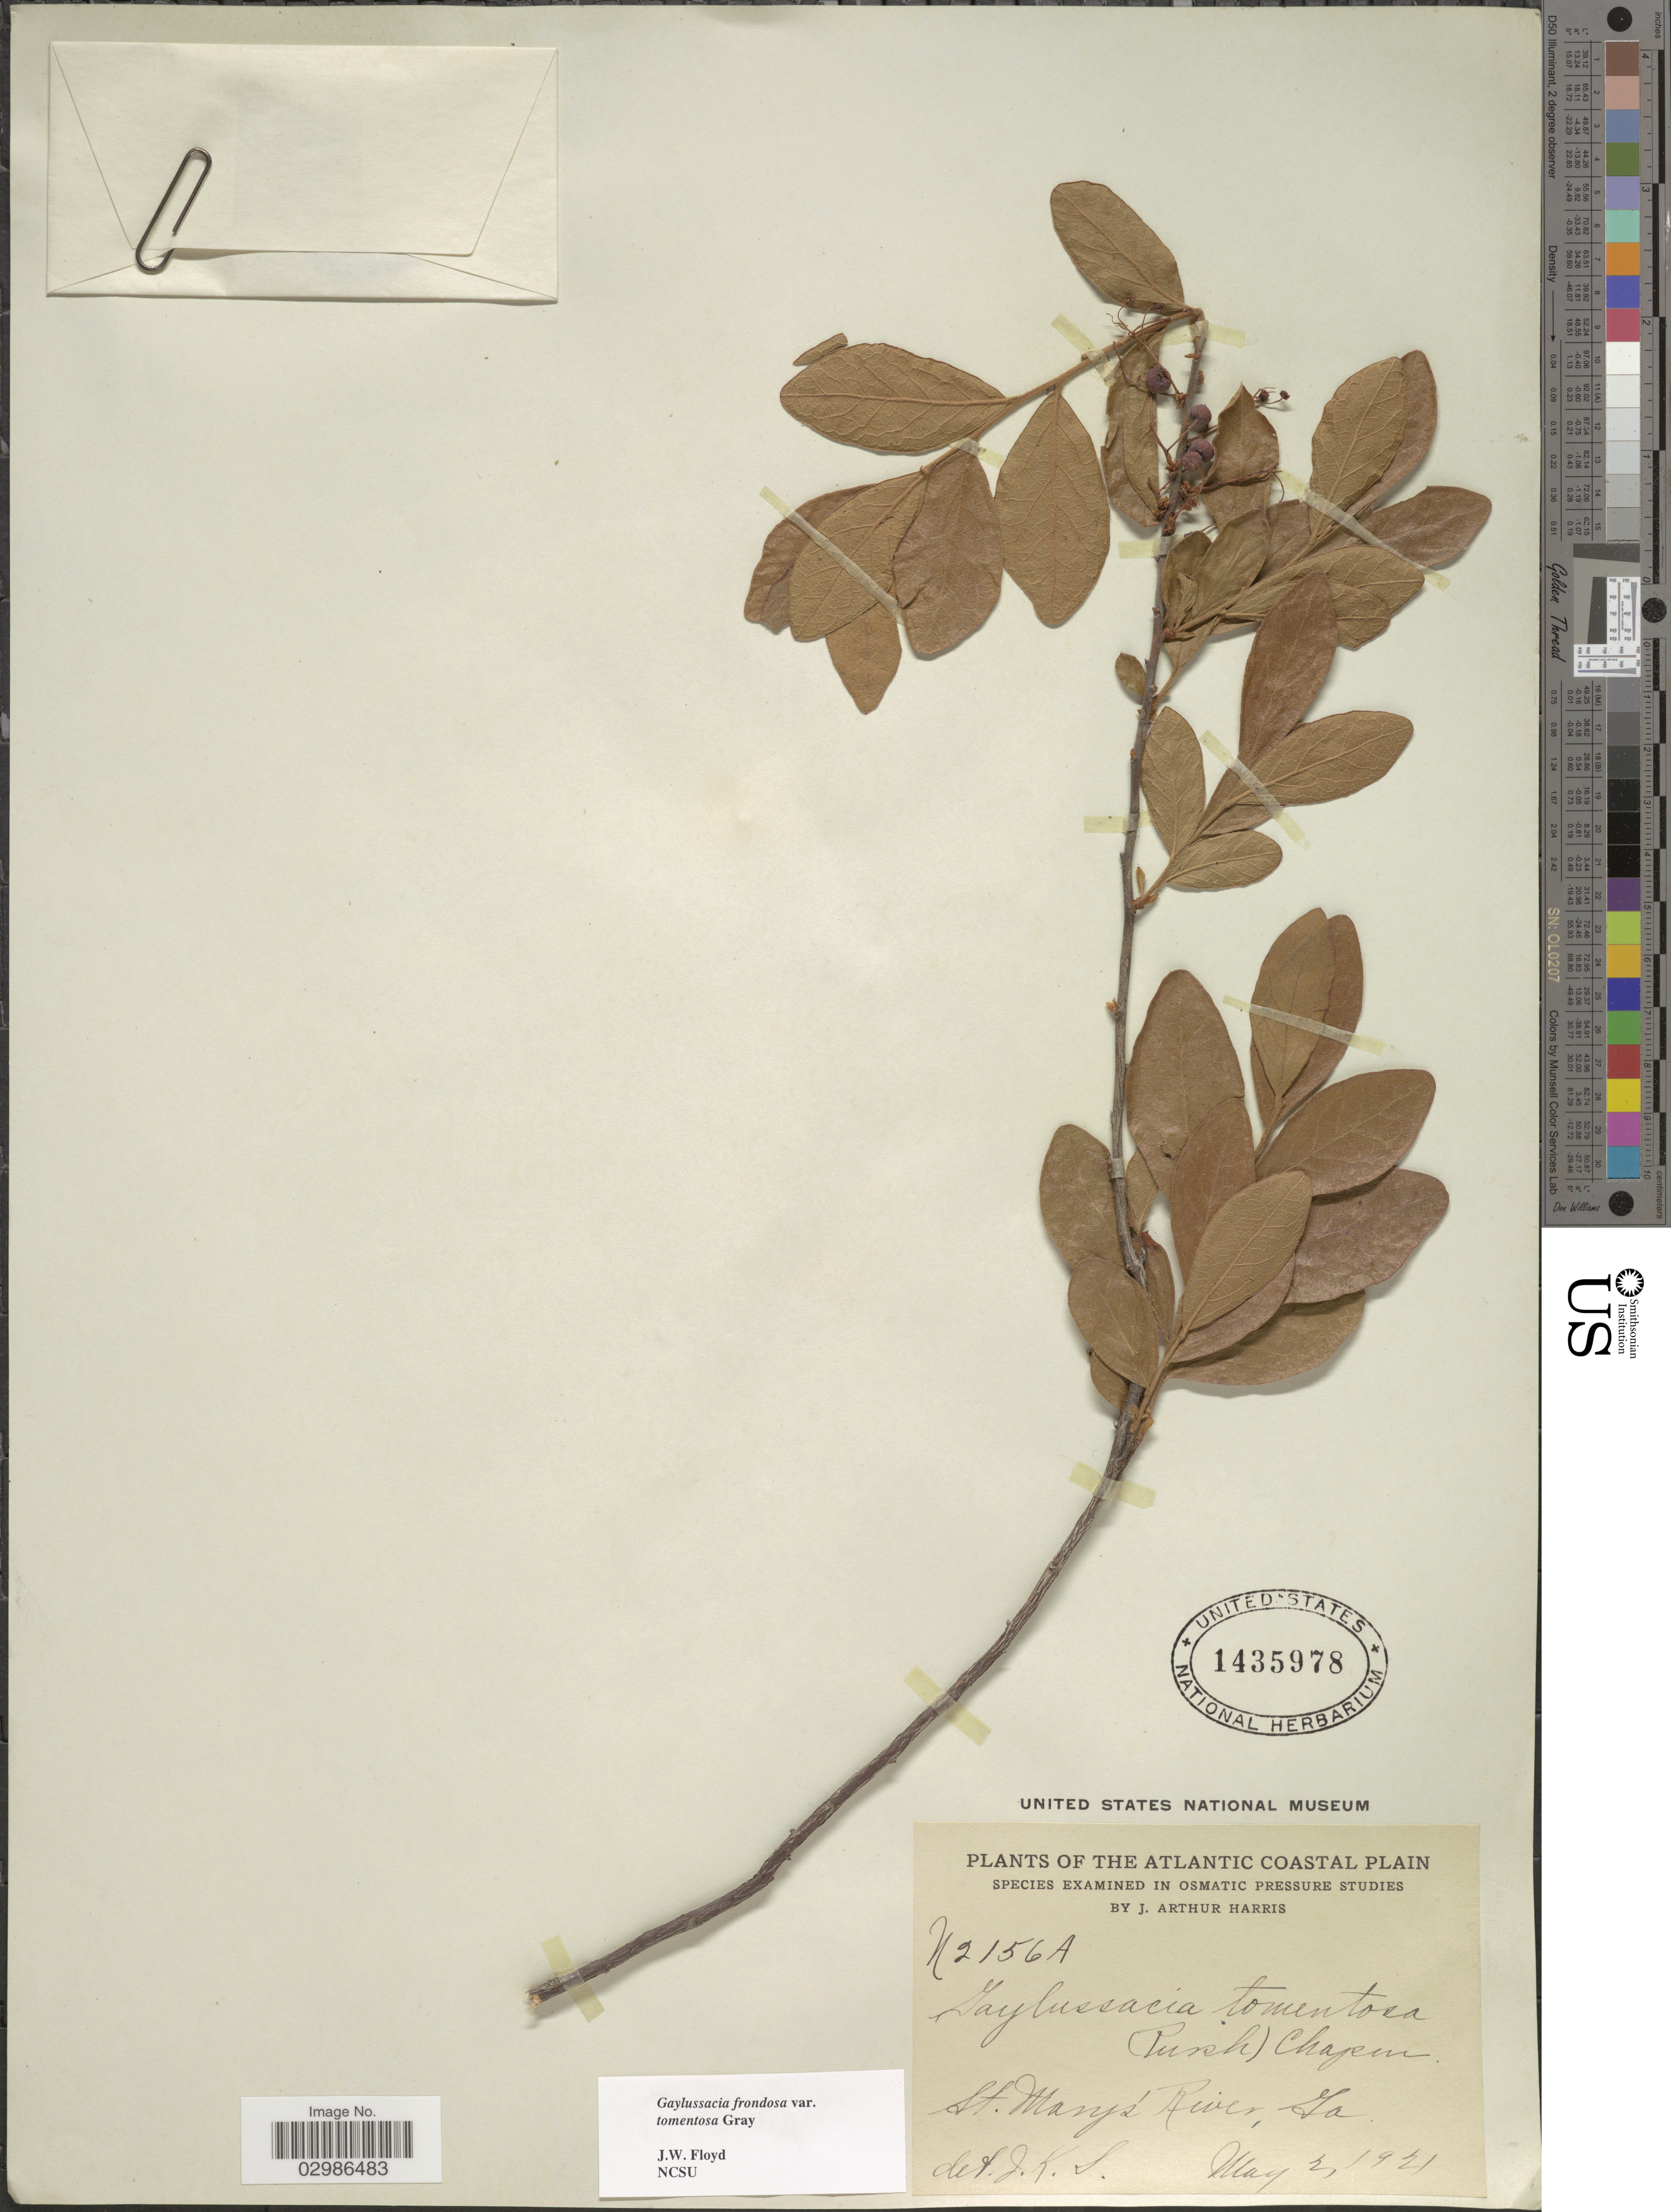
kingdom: Plantae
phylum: Tracheophyta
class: Magnoliopsida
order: Ericales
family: Ericaceae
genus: Gaylussacia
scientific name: Gaylussacia frondosa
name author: (L.) Torr. & A. Gray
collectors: J. A. Harris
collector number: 2156A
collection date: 1921-05-02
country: United States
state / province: Georgia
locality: Atlantic Coastal Plain. St. Mary's River, Ga.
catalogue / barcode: US 1435978